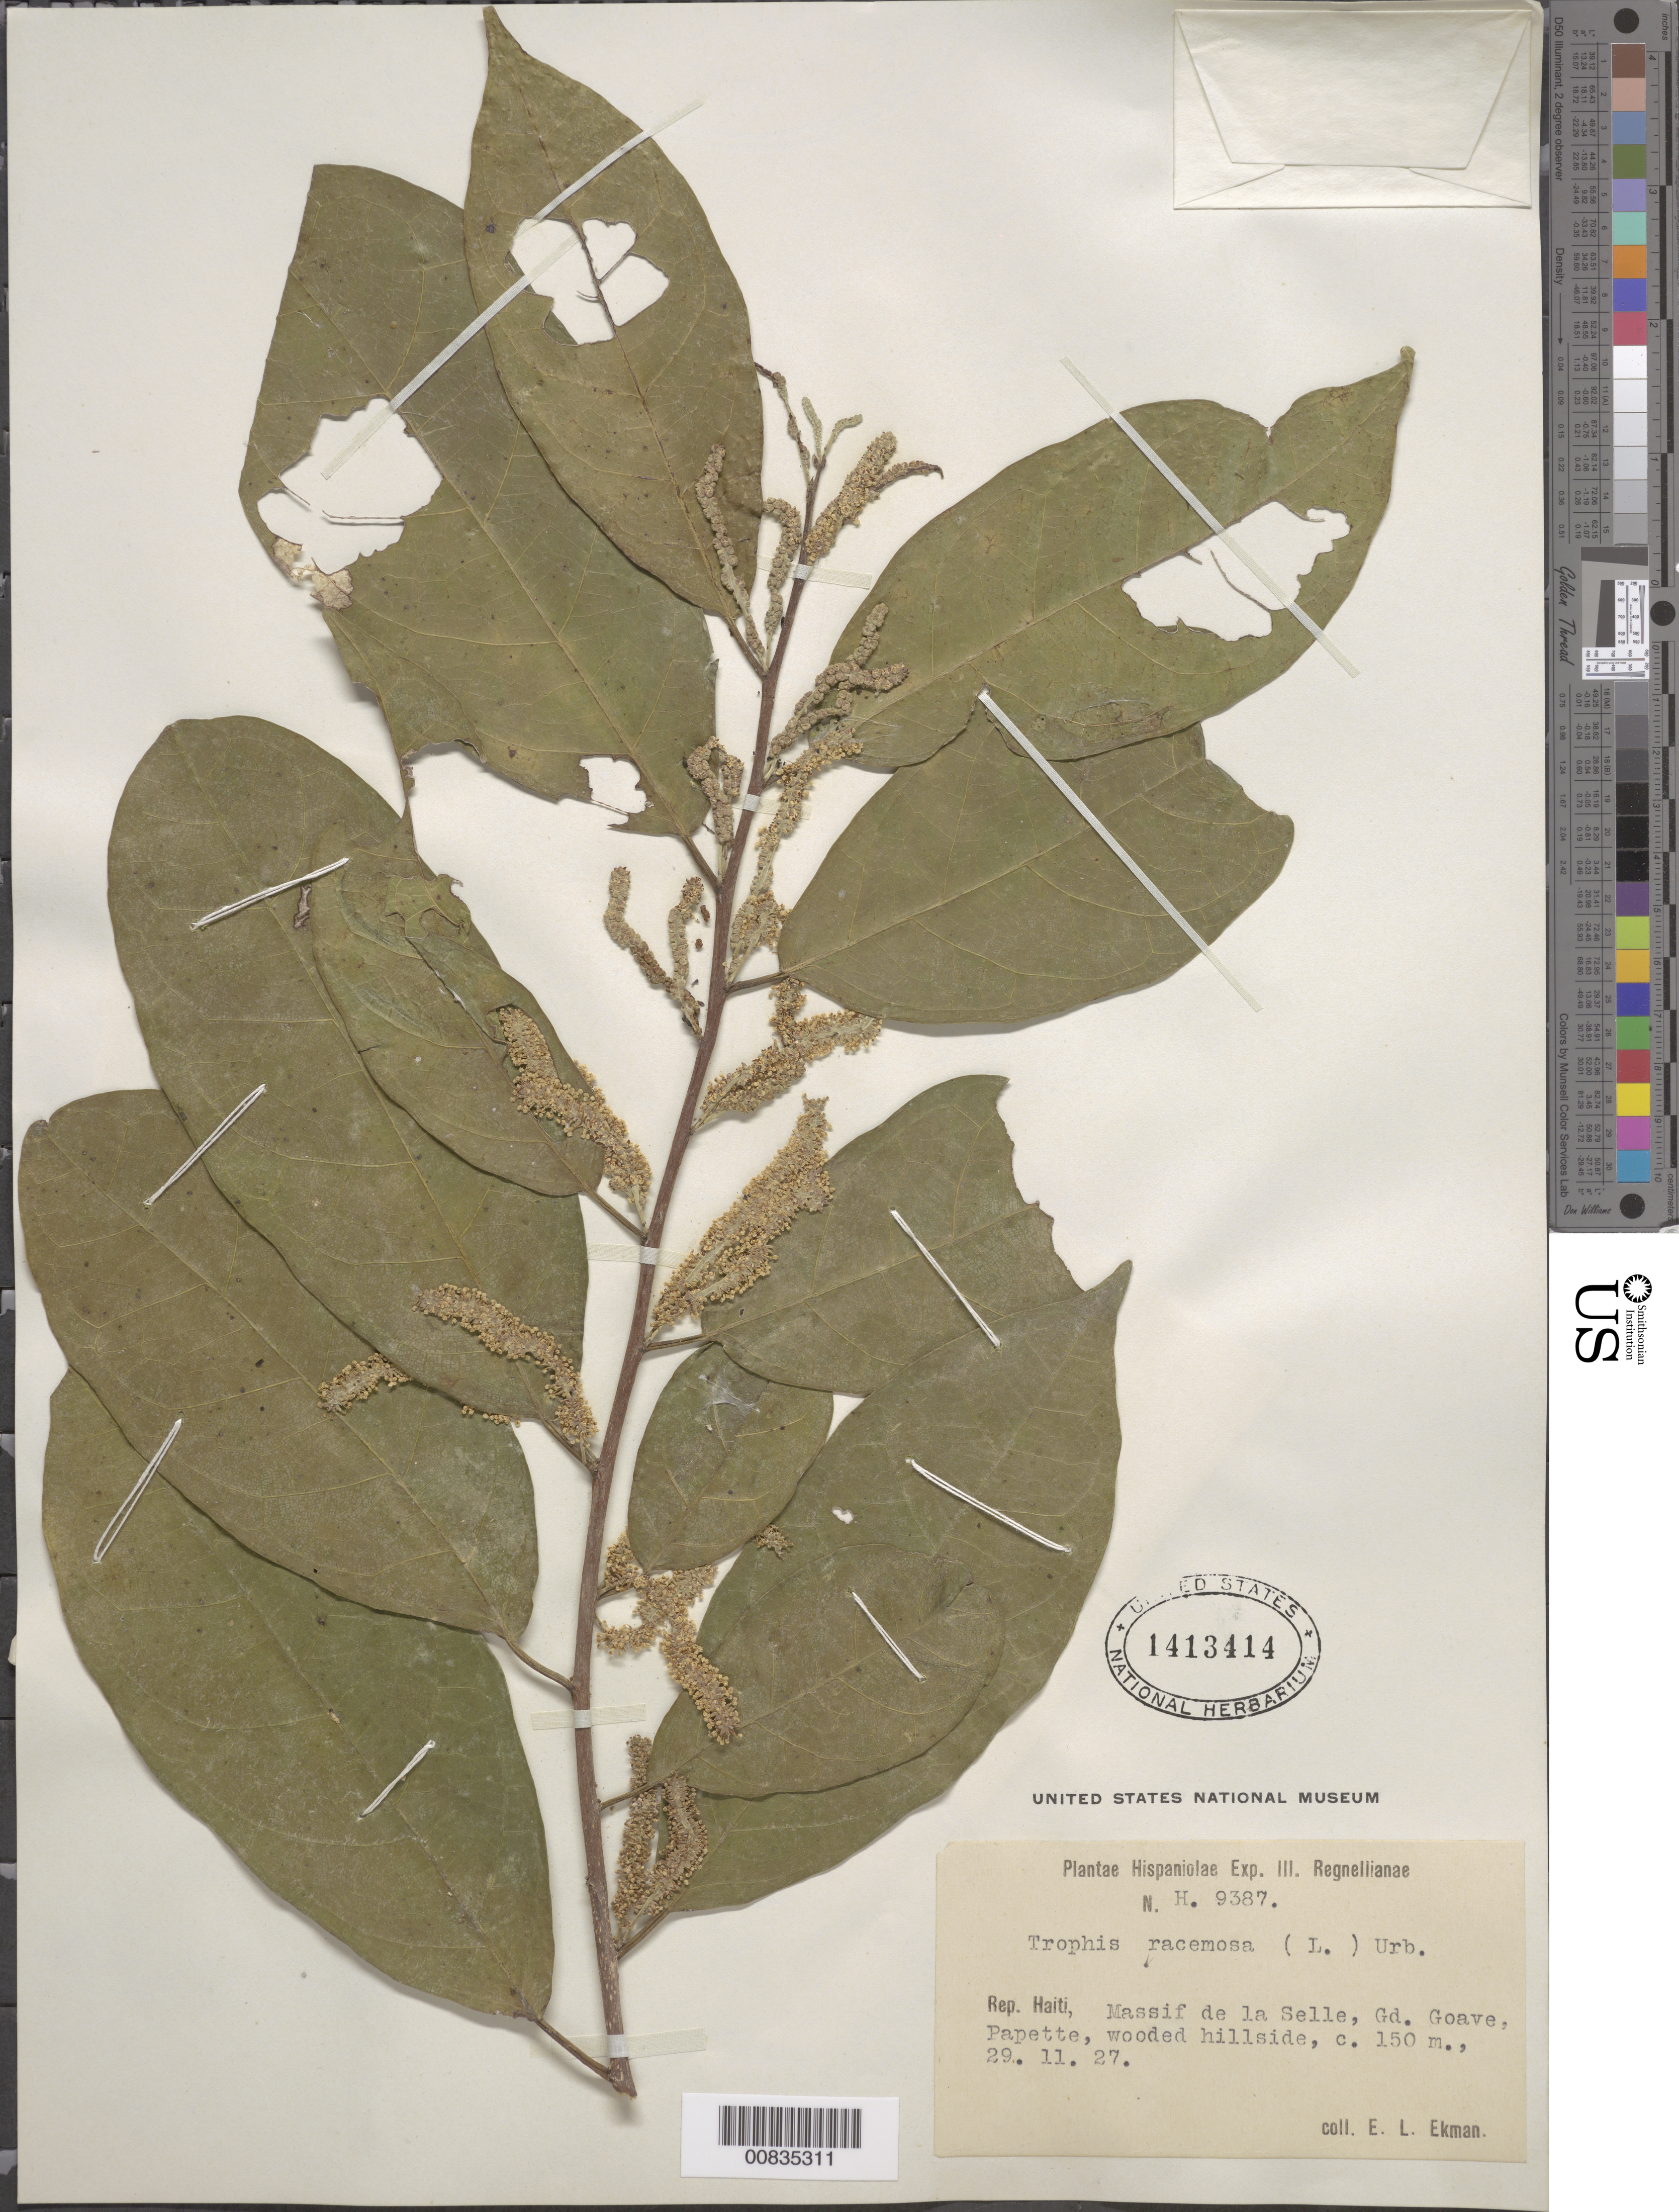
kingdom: Plantae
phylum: Tracheophyta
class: Magnoliopsida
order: Rosales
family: Moraceae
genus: Trophis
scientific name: Trophis racemosa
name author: (L.) Urb.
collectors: E. L. Ekman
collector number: H 9387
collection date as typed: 29 Nov 1927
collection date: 1927-11-29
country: Haiti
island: Hispaniola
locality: Massif de la Selle, Gd. Goave, Papette.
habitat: Wooded hillside.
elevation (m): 150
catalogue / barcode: US 1413414